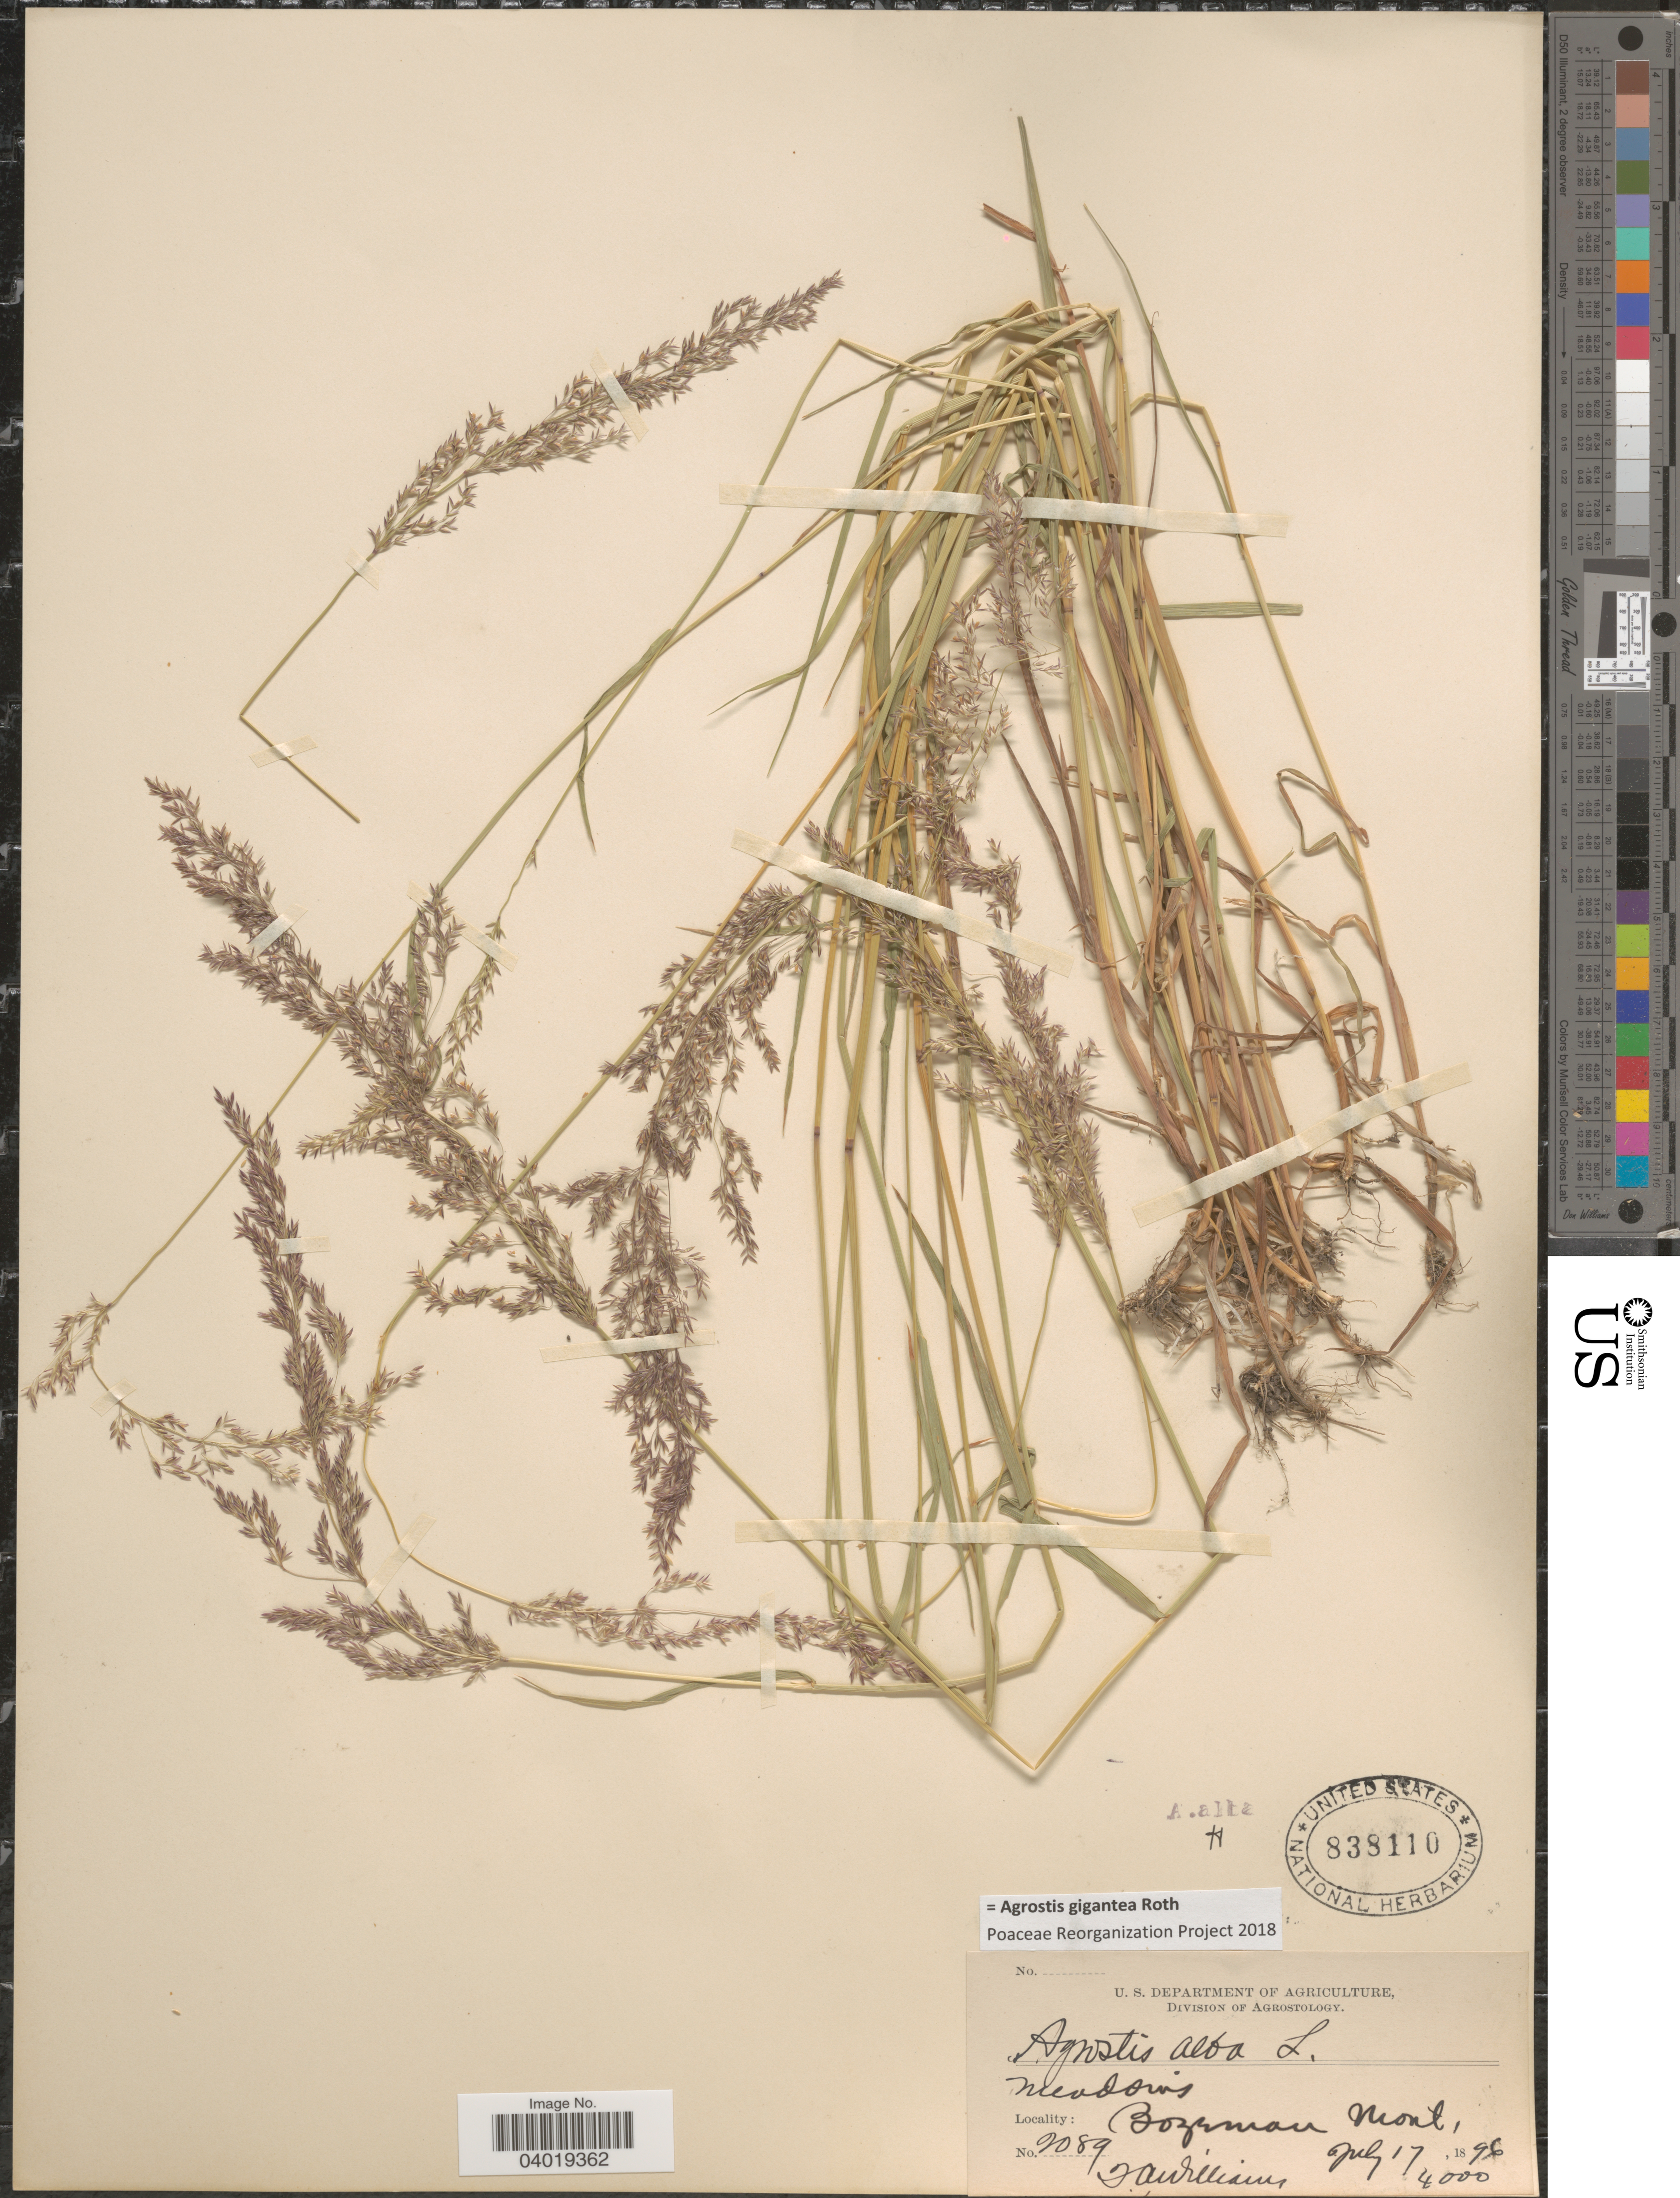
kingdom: Plantae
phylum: Tracheophyta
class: Liliopsida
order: Poales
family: Poaceae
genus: Agrostis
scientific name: Agrostis gigantea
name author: Roth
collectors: T. Williams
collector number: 2089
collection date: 1896-07-17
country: United States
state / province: Montana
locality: Bozeman.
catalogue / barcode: US 838110